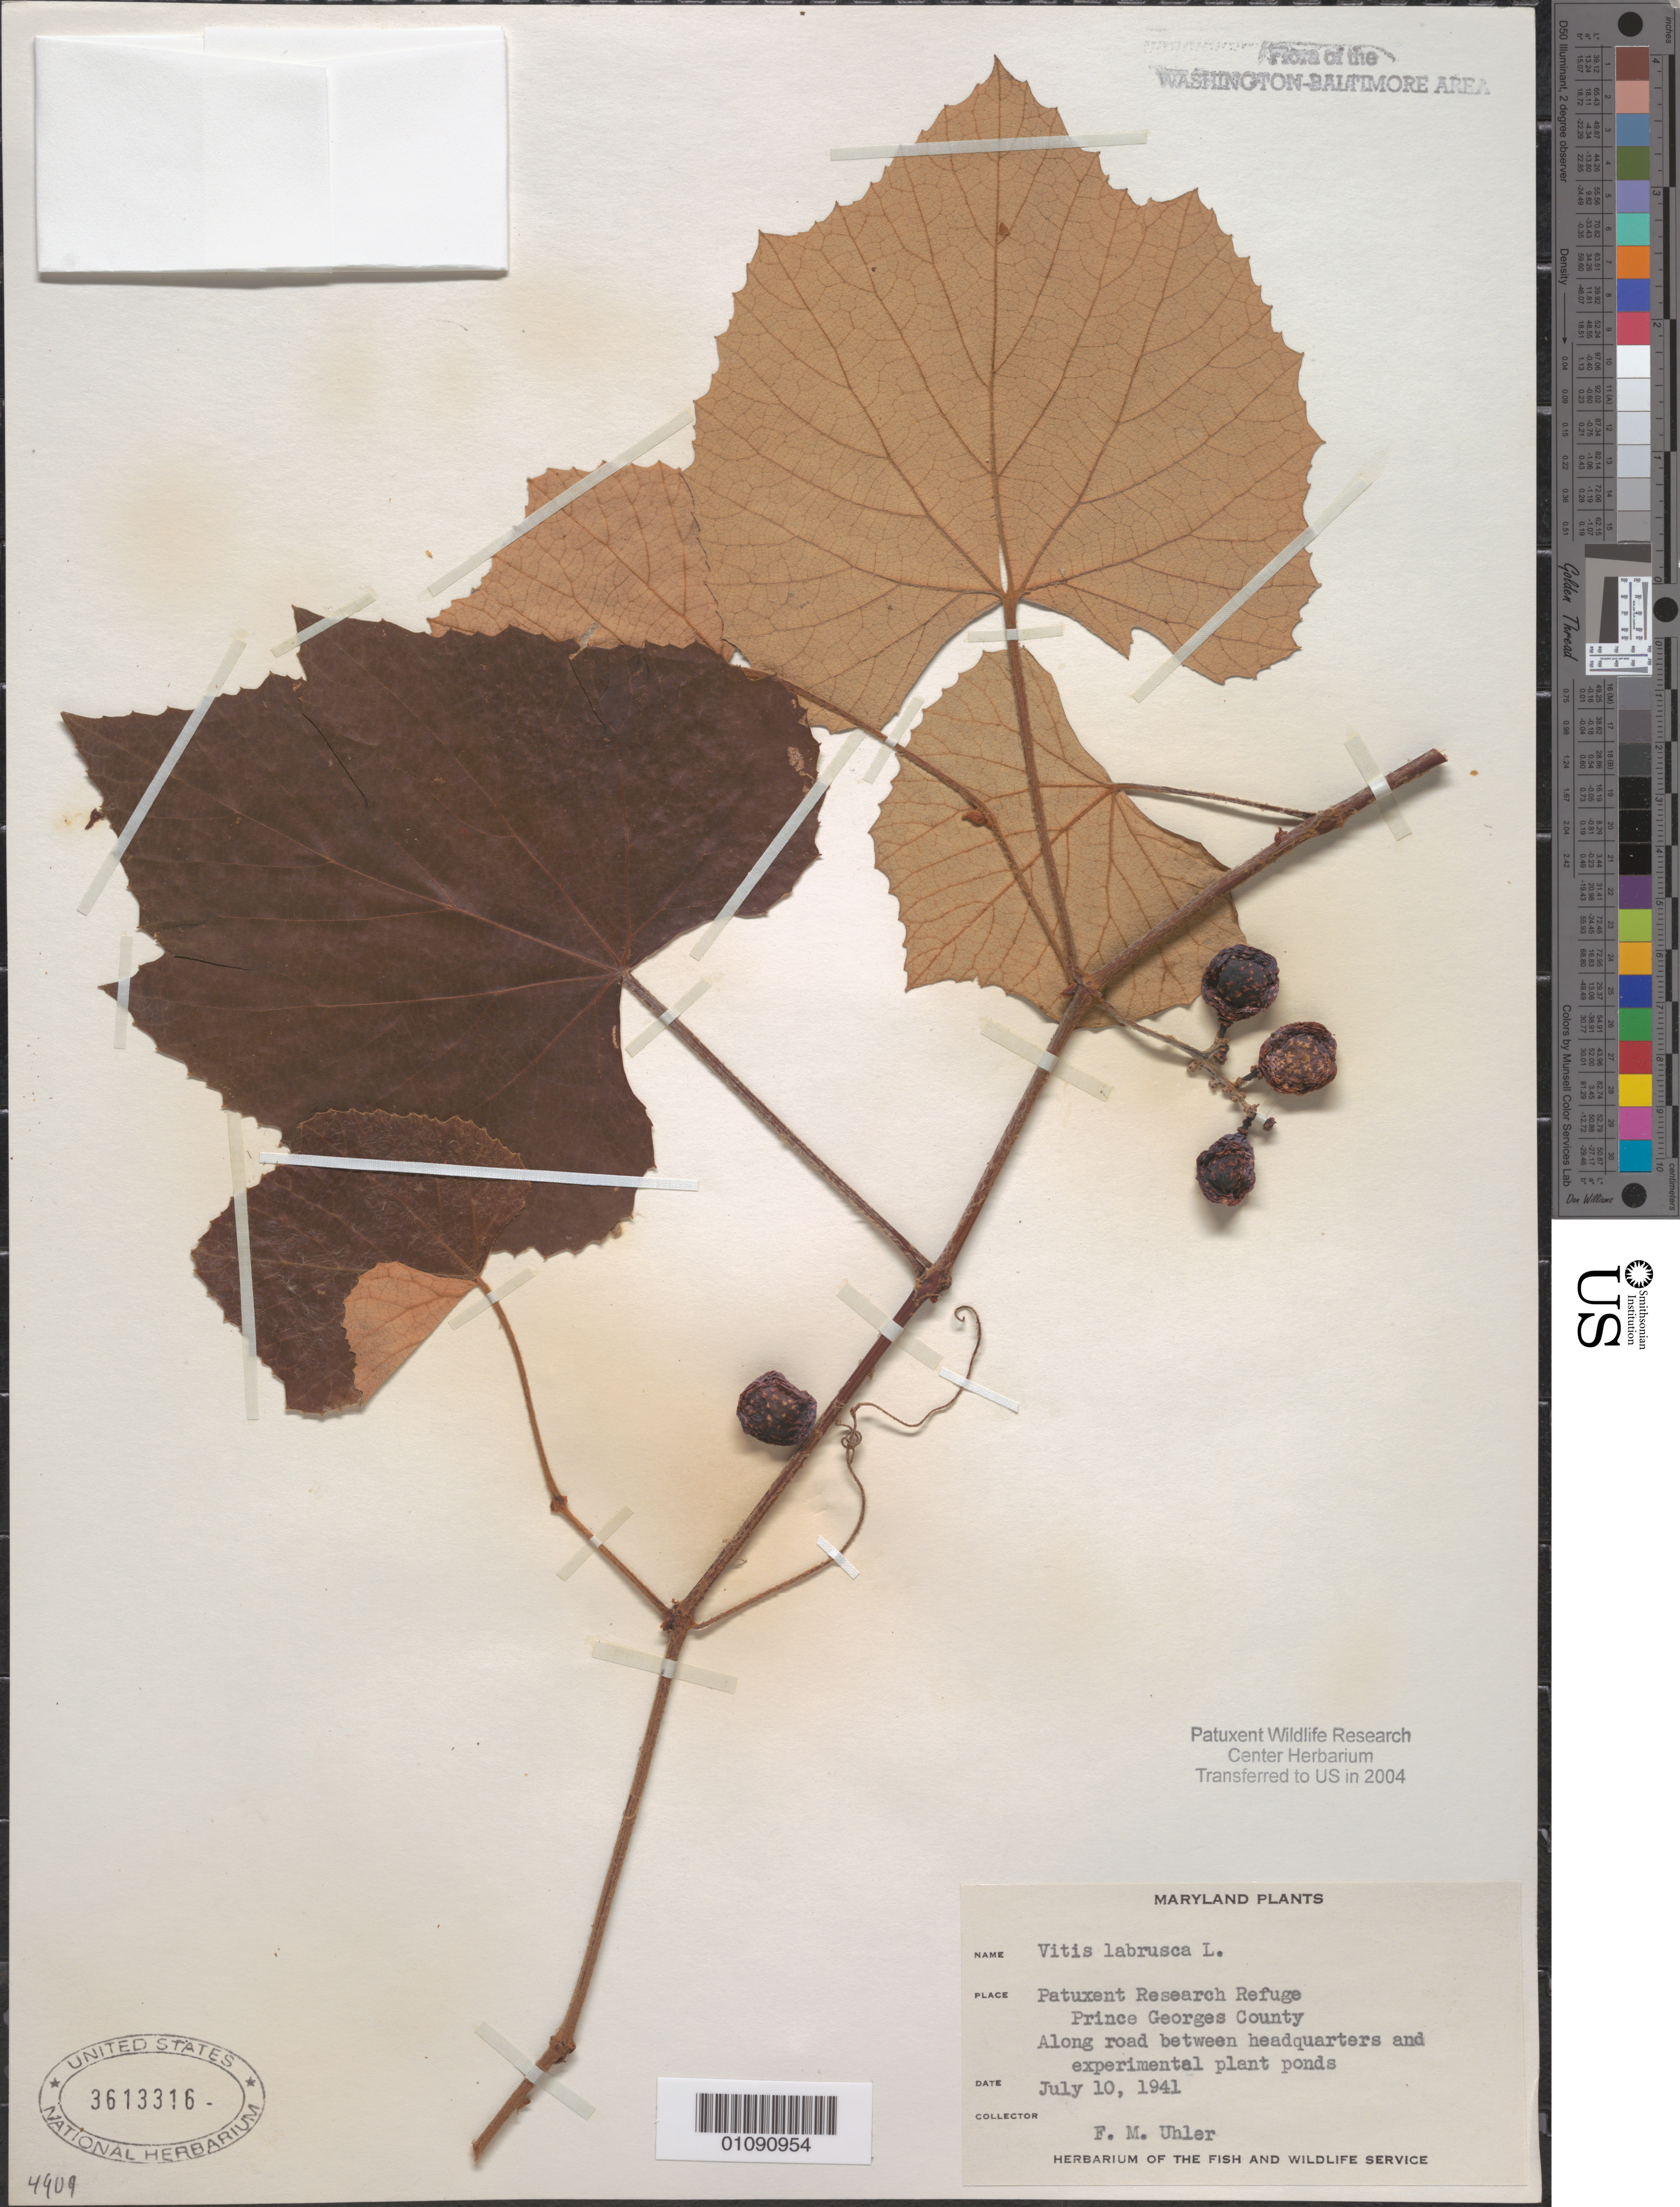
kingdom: Plantae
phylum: Tracheophyta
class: Magnoliopsida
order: Vitales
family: Vitaceae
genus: Vitis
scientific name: Vitis labrusca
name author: L.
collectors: F. M. Uhler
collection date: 1941-07-10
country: United States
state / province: Maryland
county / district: Prince George's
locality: Patuxent Wildlife Refuge. Between headquarters and experimental plant ponds.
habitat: Along road.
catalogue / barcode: US 3613316